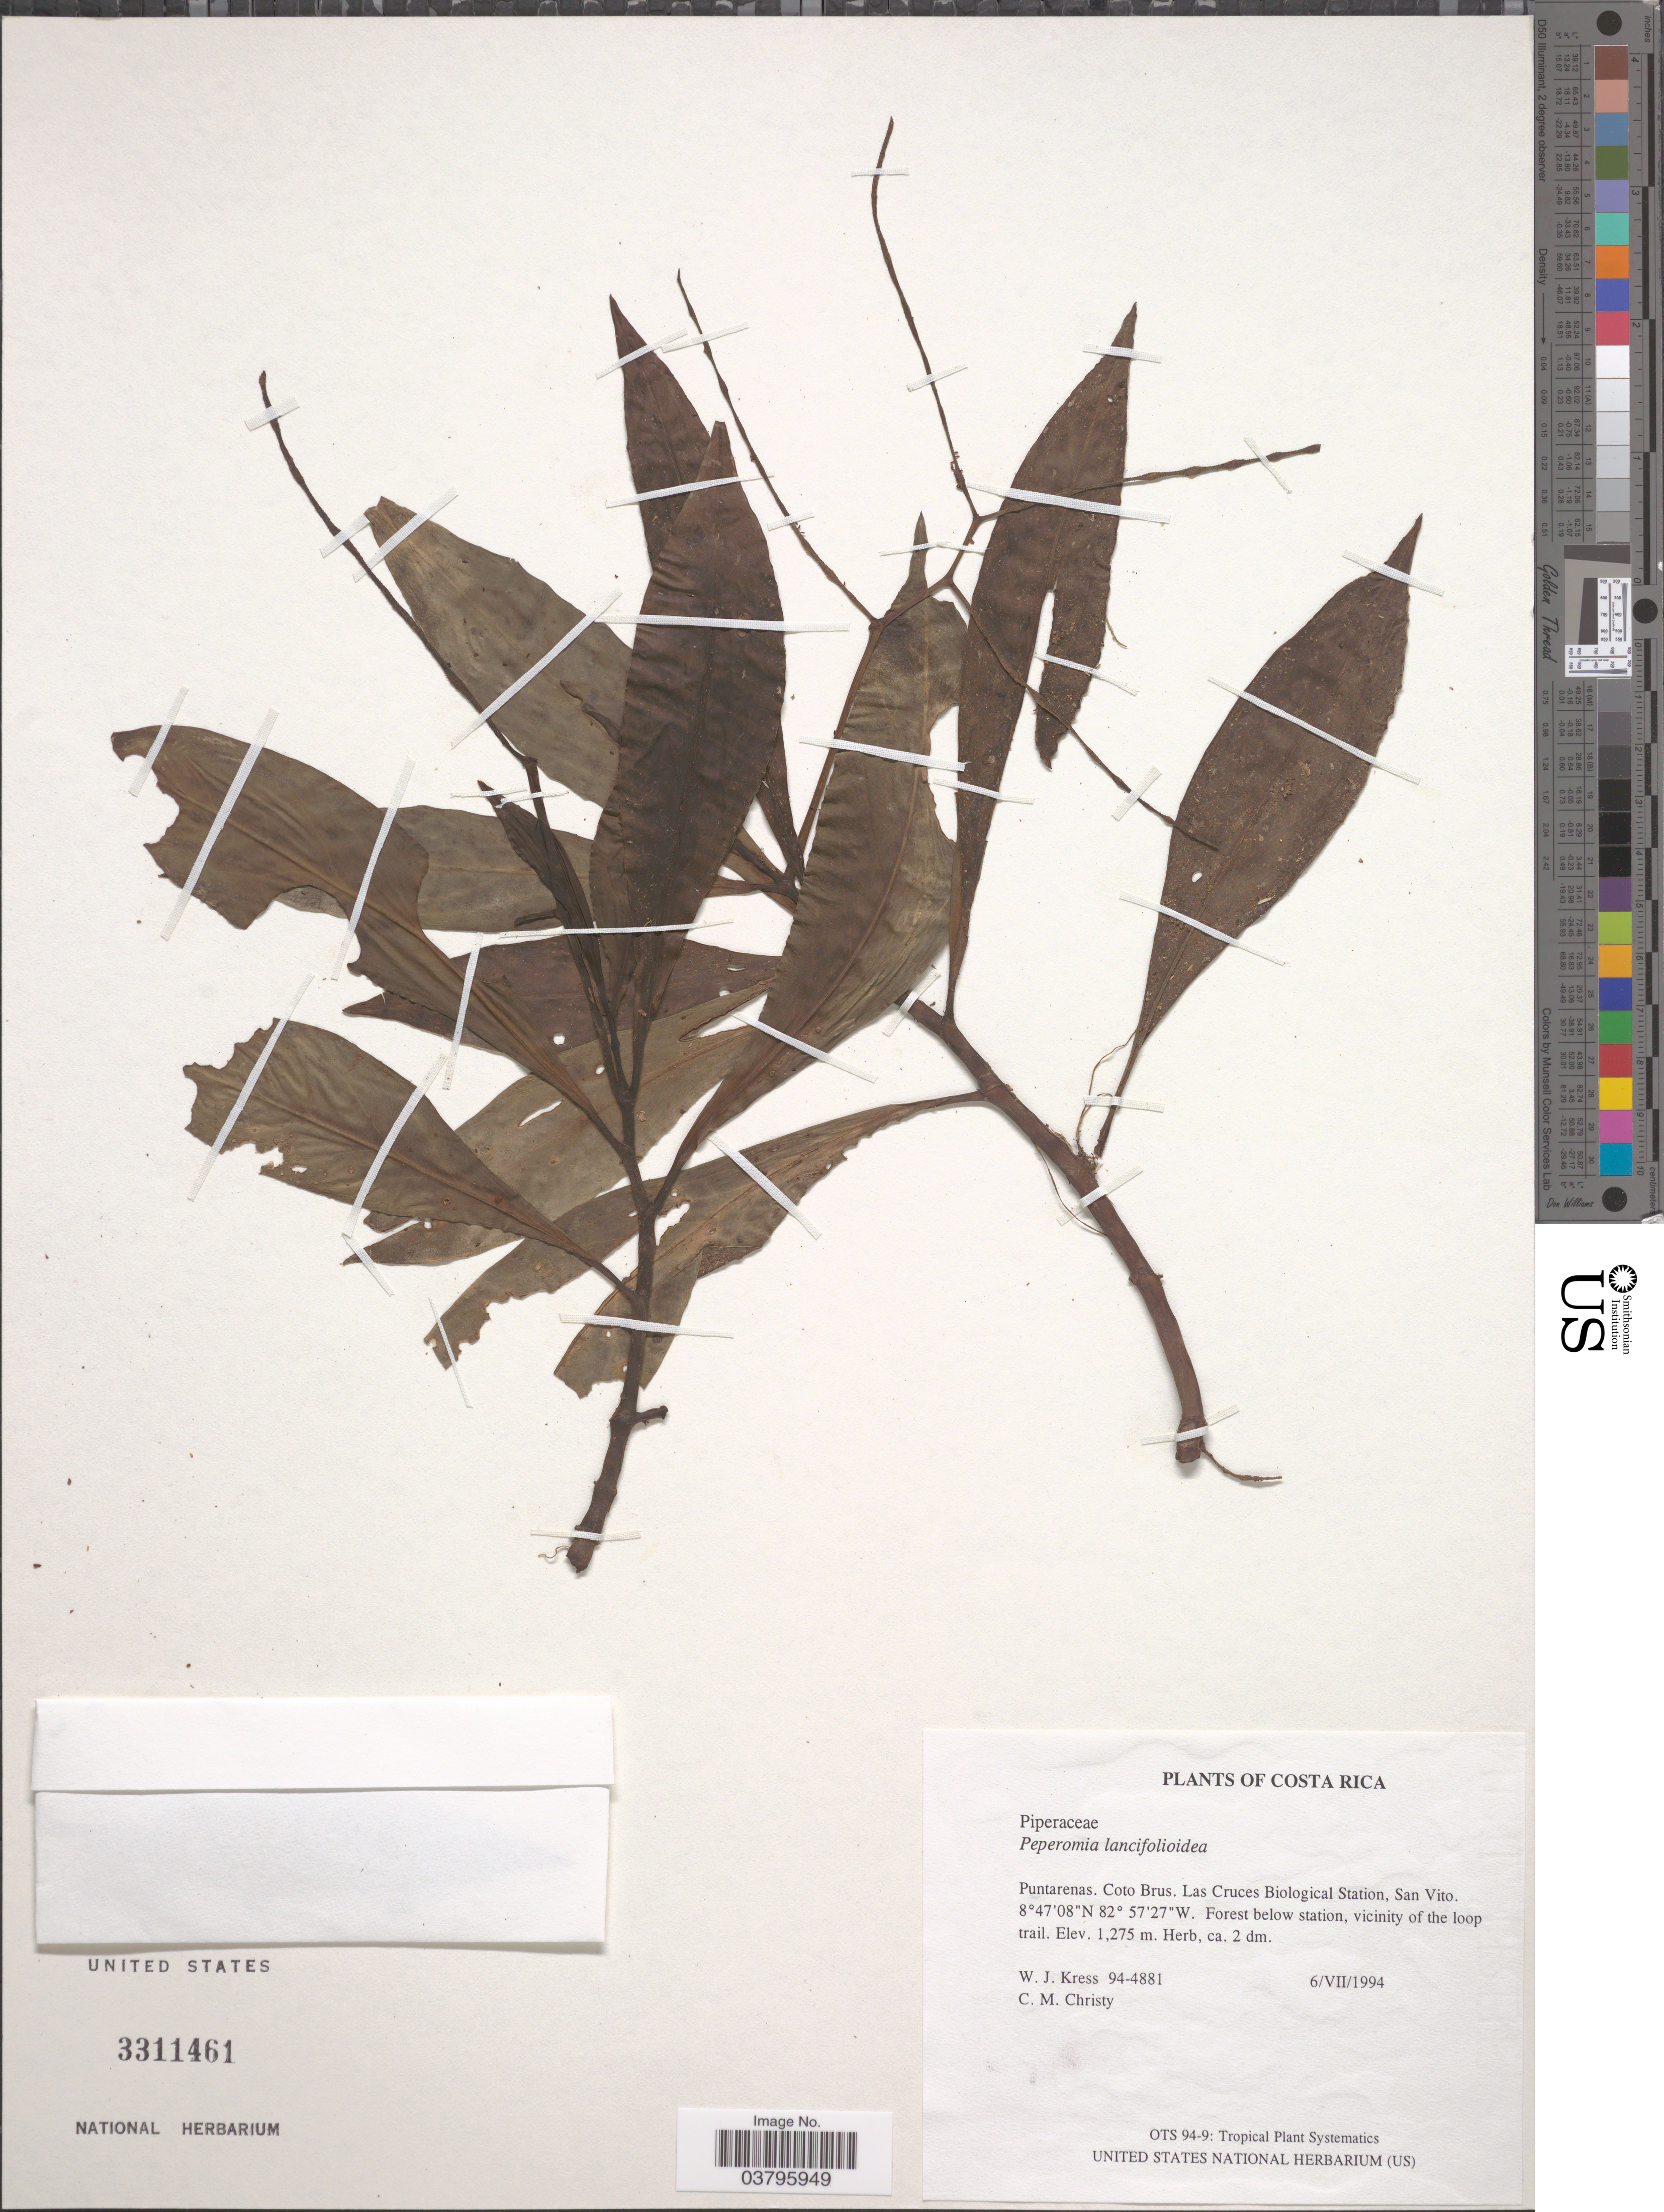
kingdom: Plantae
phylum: Tracheophyta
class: Magnoliopsida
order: Piperales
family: Piperaceae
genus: Peperomia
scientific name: Peperomia sessilifolia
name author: C. DC.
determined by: Jiménez, José Estaban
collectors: W. J. Kress & C. M. Christy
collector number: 94-4881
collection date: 1994-07-06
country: Costa Rica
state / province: Puntarenas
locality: Coto Brus. Las Cruces Biological Station, San Vito. Forest below station, vicinity of the loop trail.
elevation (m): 1275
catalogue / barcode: US 3311461